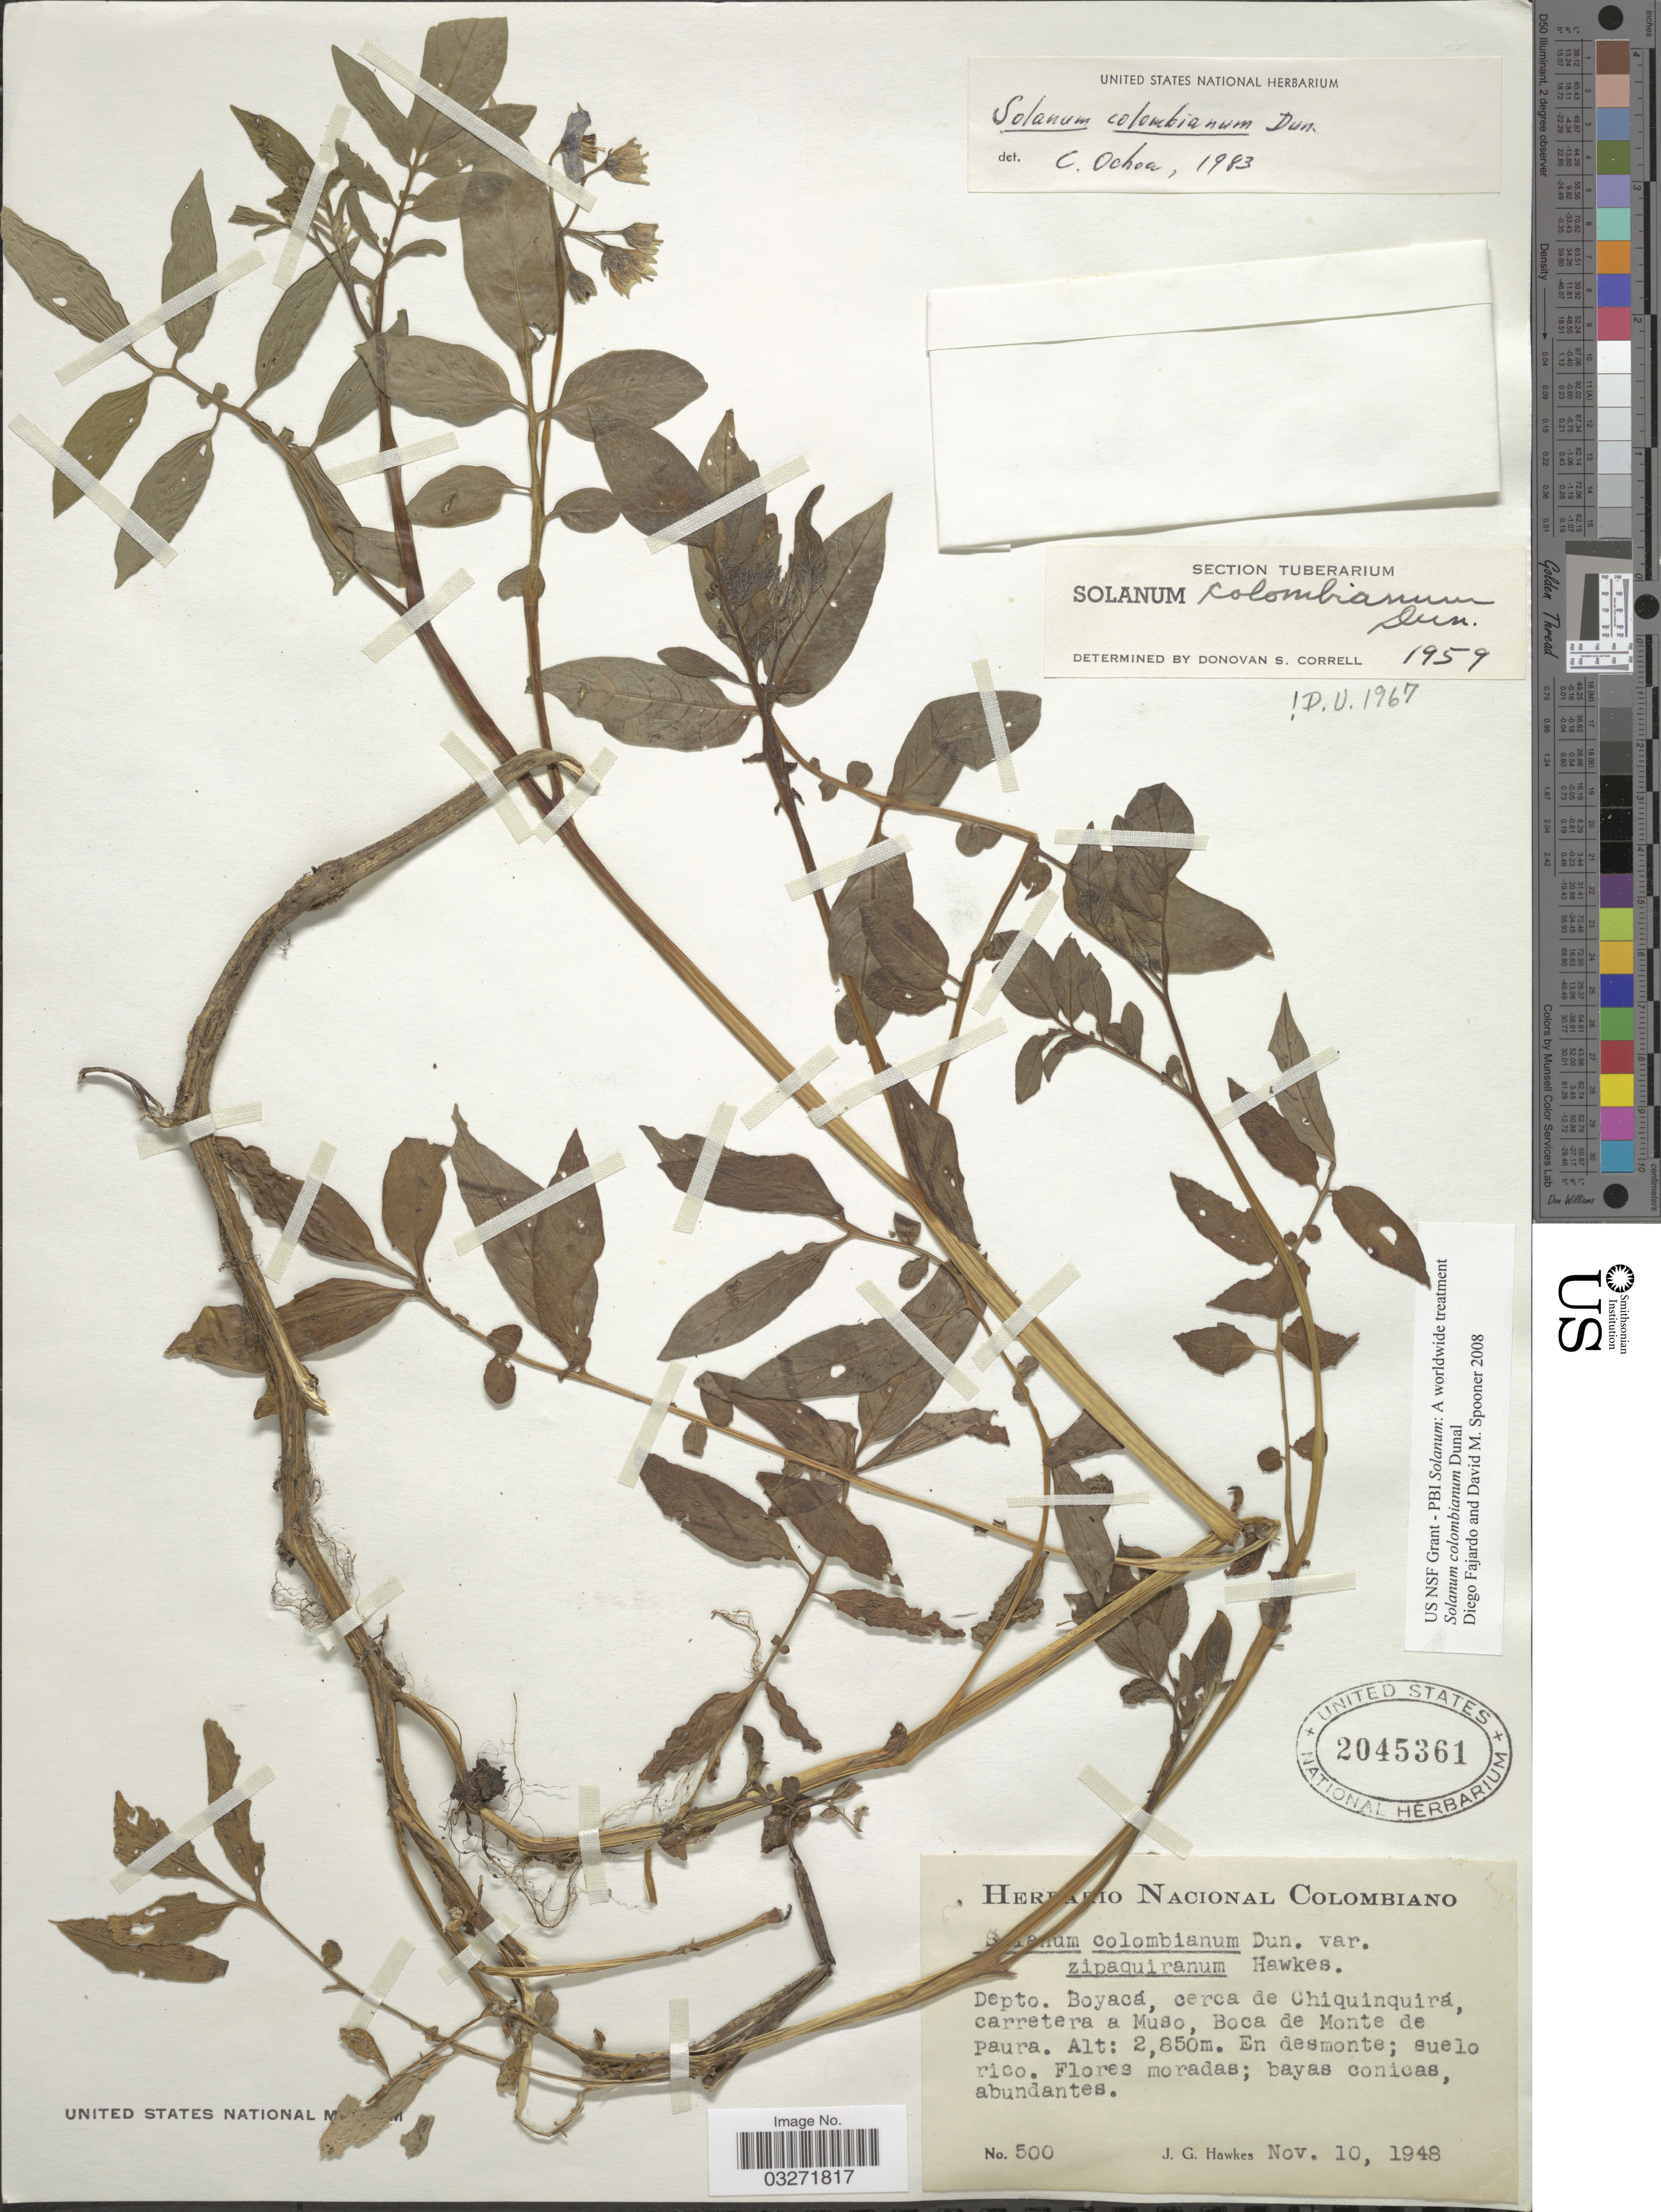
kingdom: Plantae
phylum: Tracheophyta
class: Magnoliopsida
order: Solanales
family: Solanaceae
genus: Solanum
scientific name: Solanum colombianum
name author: Dunal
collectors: J. Hawkes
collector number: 500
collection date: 1948-11-10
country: Colombia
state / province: Boyacá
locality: Depto. Boyacá, cerca de Chiquinquirá, carretera a Muso, Boca de Monte de paura.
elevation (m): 2850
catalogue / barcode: US 2045361